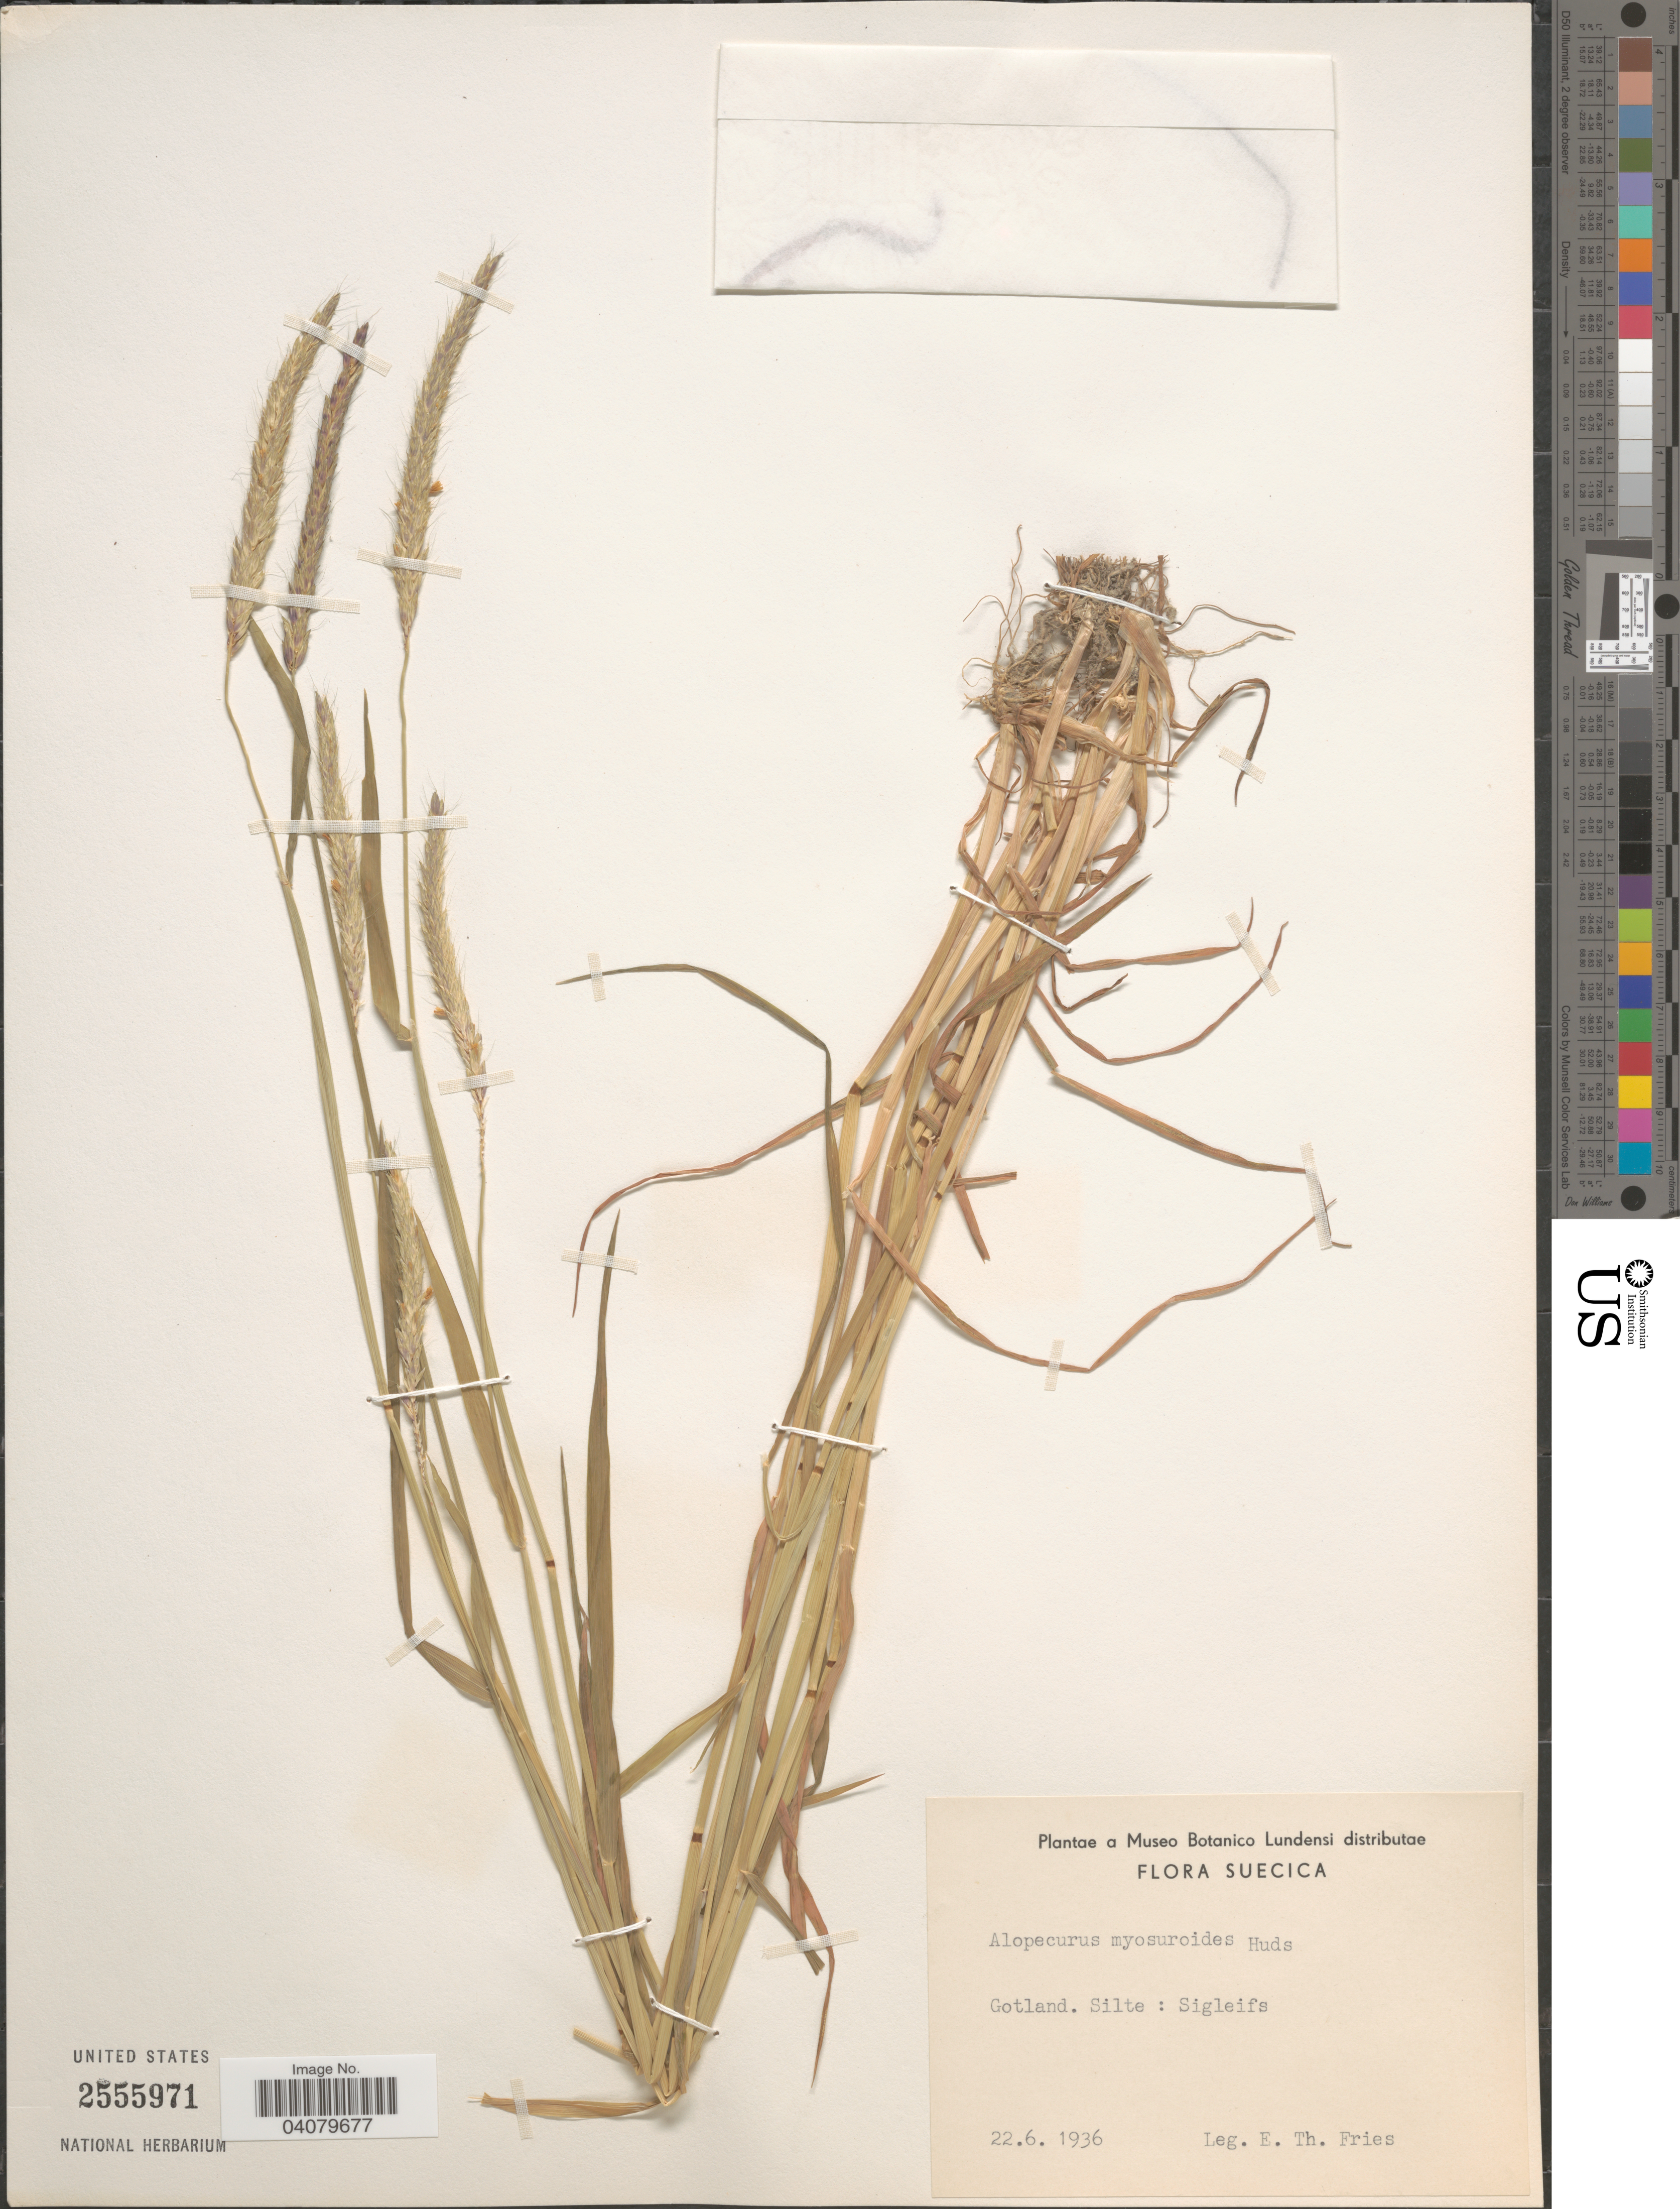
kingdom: Plantae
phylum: Tracheophyta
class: Liliopsida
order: Poales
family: Poaceae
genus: Alopecurus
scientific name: Alopecurus myosuroides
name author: Huds.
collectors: E. Fries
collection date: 1936-06-22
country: Sweden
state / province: Gotland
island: Gotland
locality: Suecica. Gotland. Silte: Sigleifs.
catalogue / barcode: US 2555971